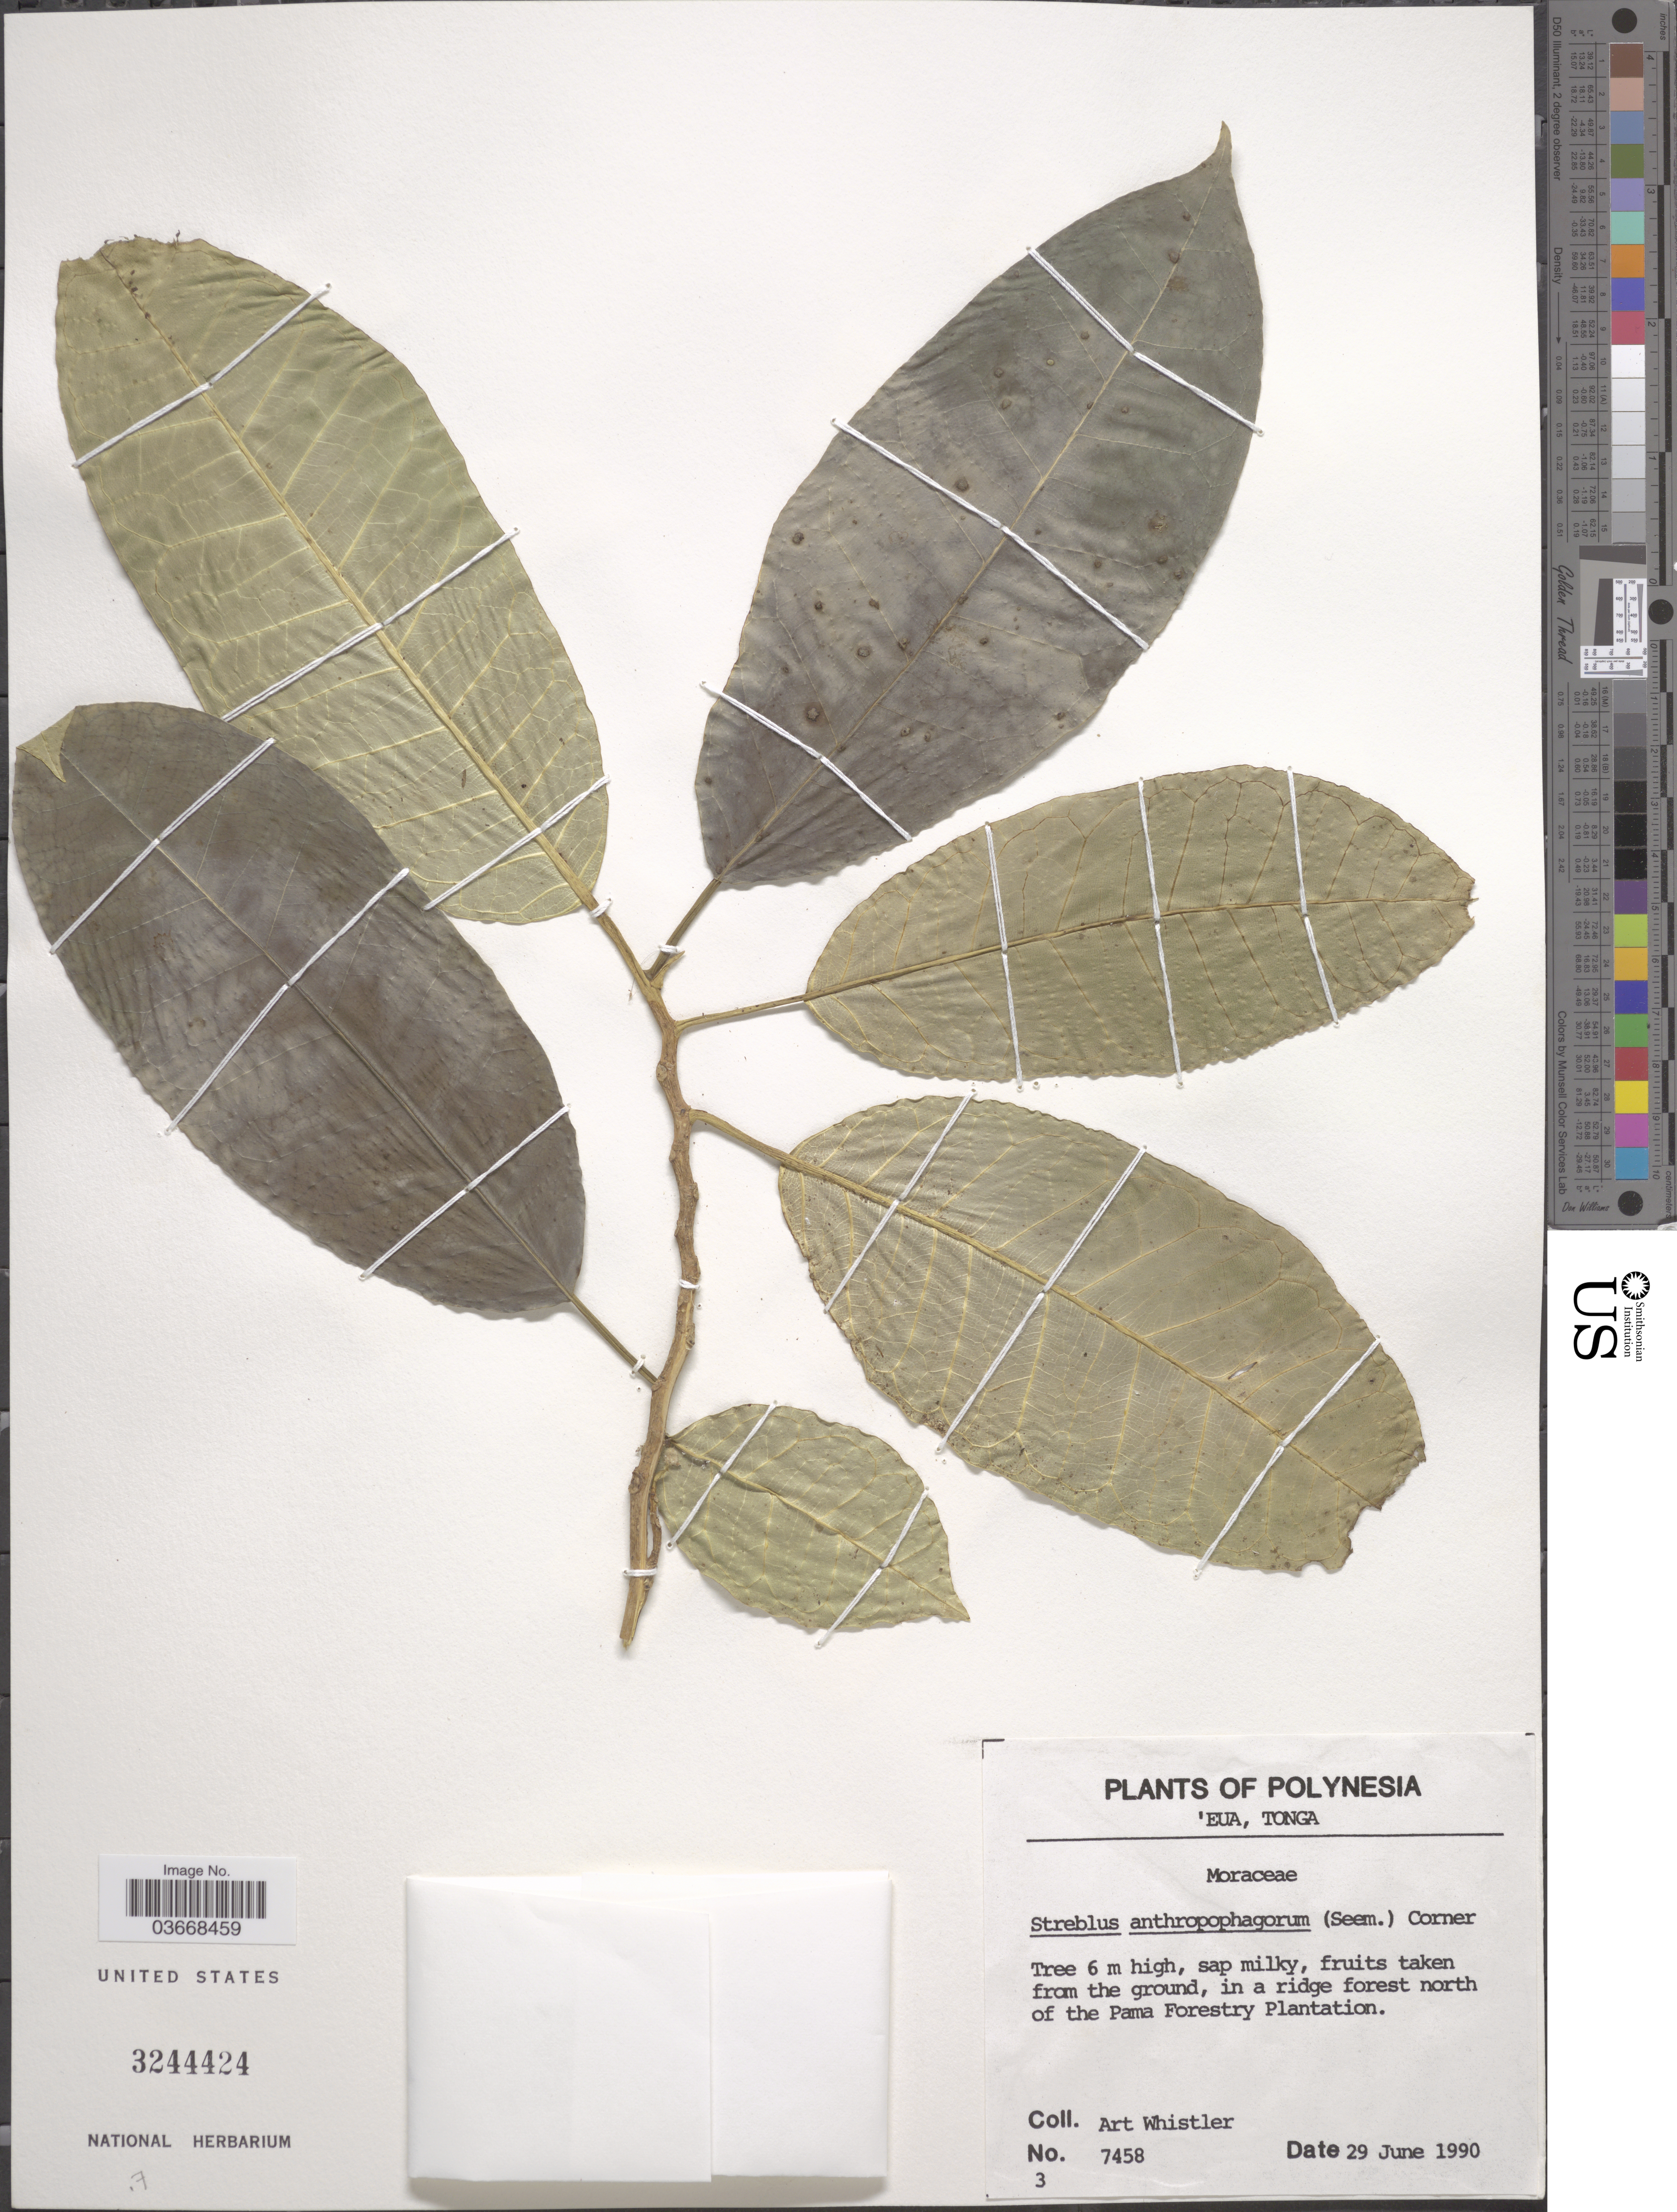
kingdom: Plantae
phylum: Tracheophyta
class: Magnoliopsida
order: Rosales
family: Moraceae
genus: Paratrophis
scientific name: Paratrophis anthropophagorum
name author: (Seem.) Benth. & Hook. f. ex Drake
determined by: Wagner, W. L., (BOT), Smithsonian Institution - National Museum of Natural History (UNITED STATES)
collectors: A. Whistler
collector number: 7458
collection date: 1990-06-29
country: Tonga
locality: Polynesia. 'Eua. In a ridge forest north of the Pama Forestry Plantation.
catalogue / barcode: US 3244424